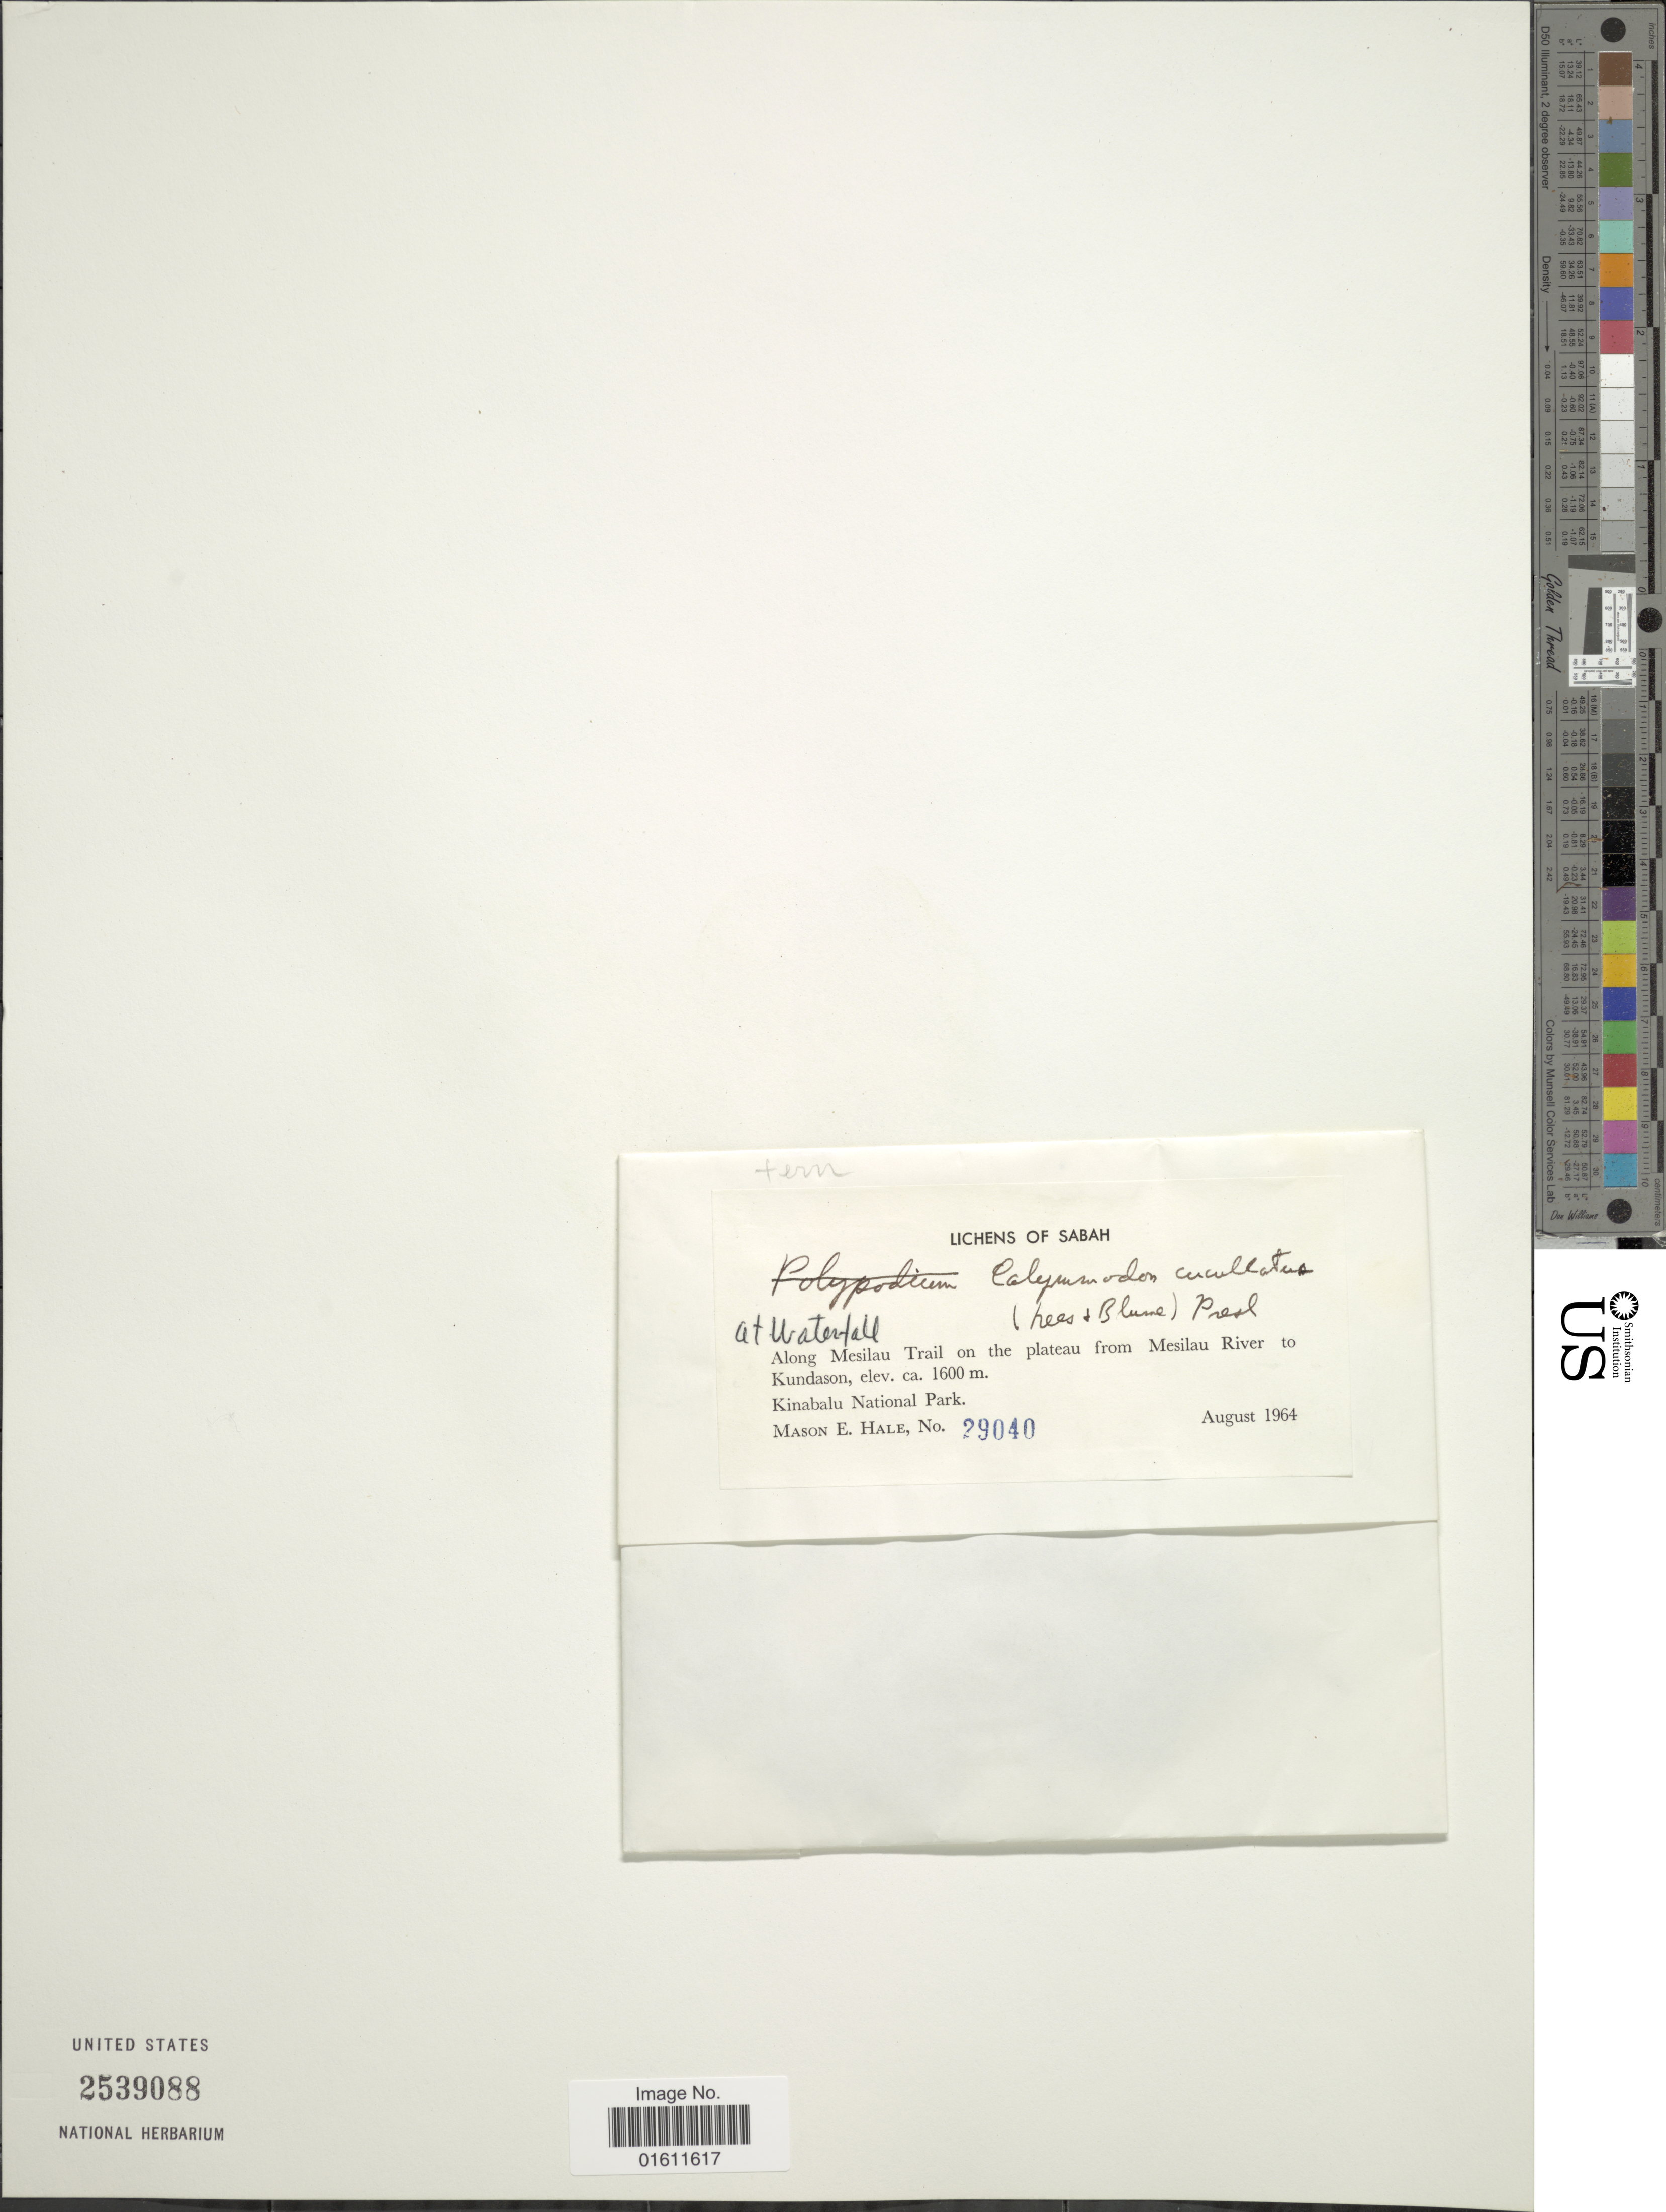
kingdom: Plantae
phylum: Tracheophyta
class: Polypodiopsida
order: Polypodiales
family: Polypodiaceae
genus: Prosaptia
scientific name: Prosaptia cucullatus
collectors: M. Hale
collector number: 29040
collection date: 1964-08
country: Malaysia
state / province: Sabah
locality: At waterfall, along Mesilau Trail on the plateau from Mesilau River to Kundason, Kinabalu National Park.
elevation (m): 1600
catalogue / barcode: US 2536088